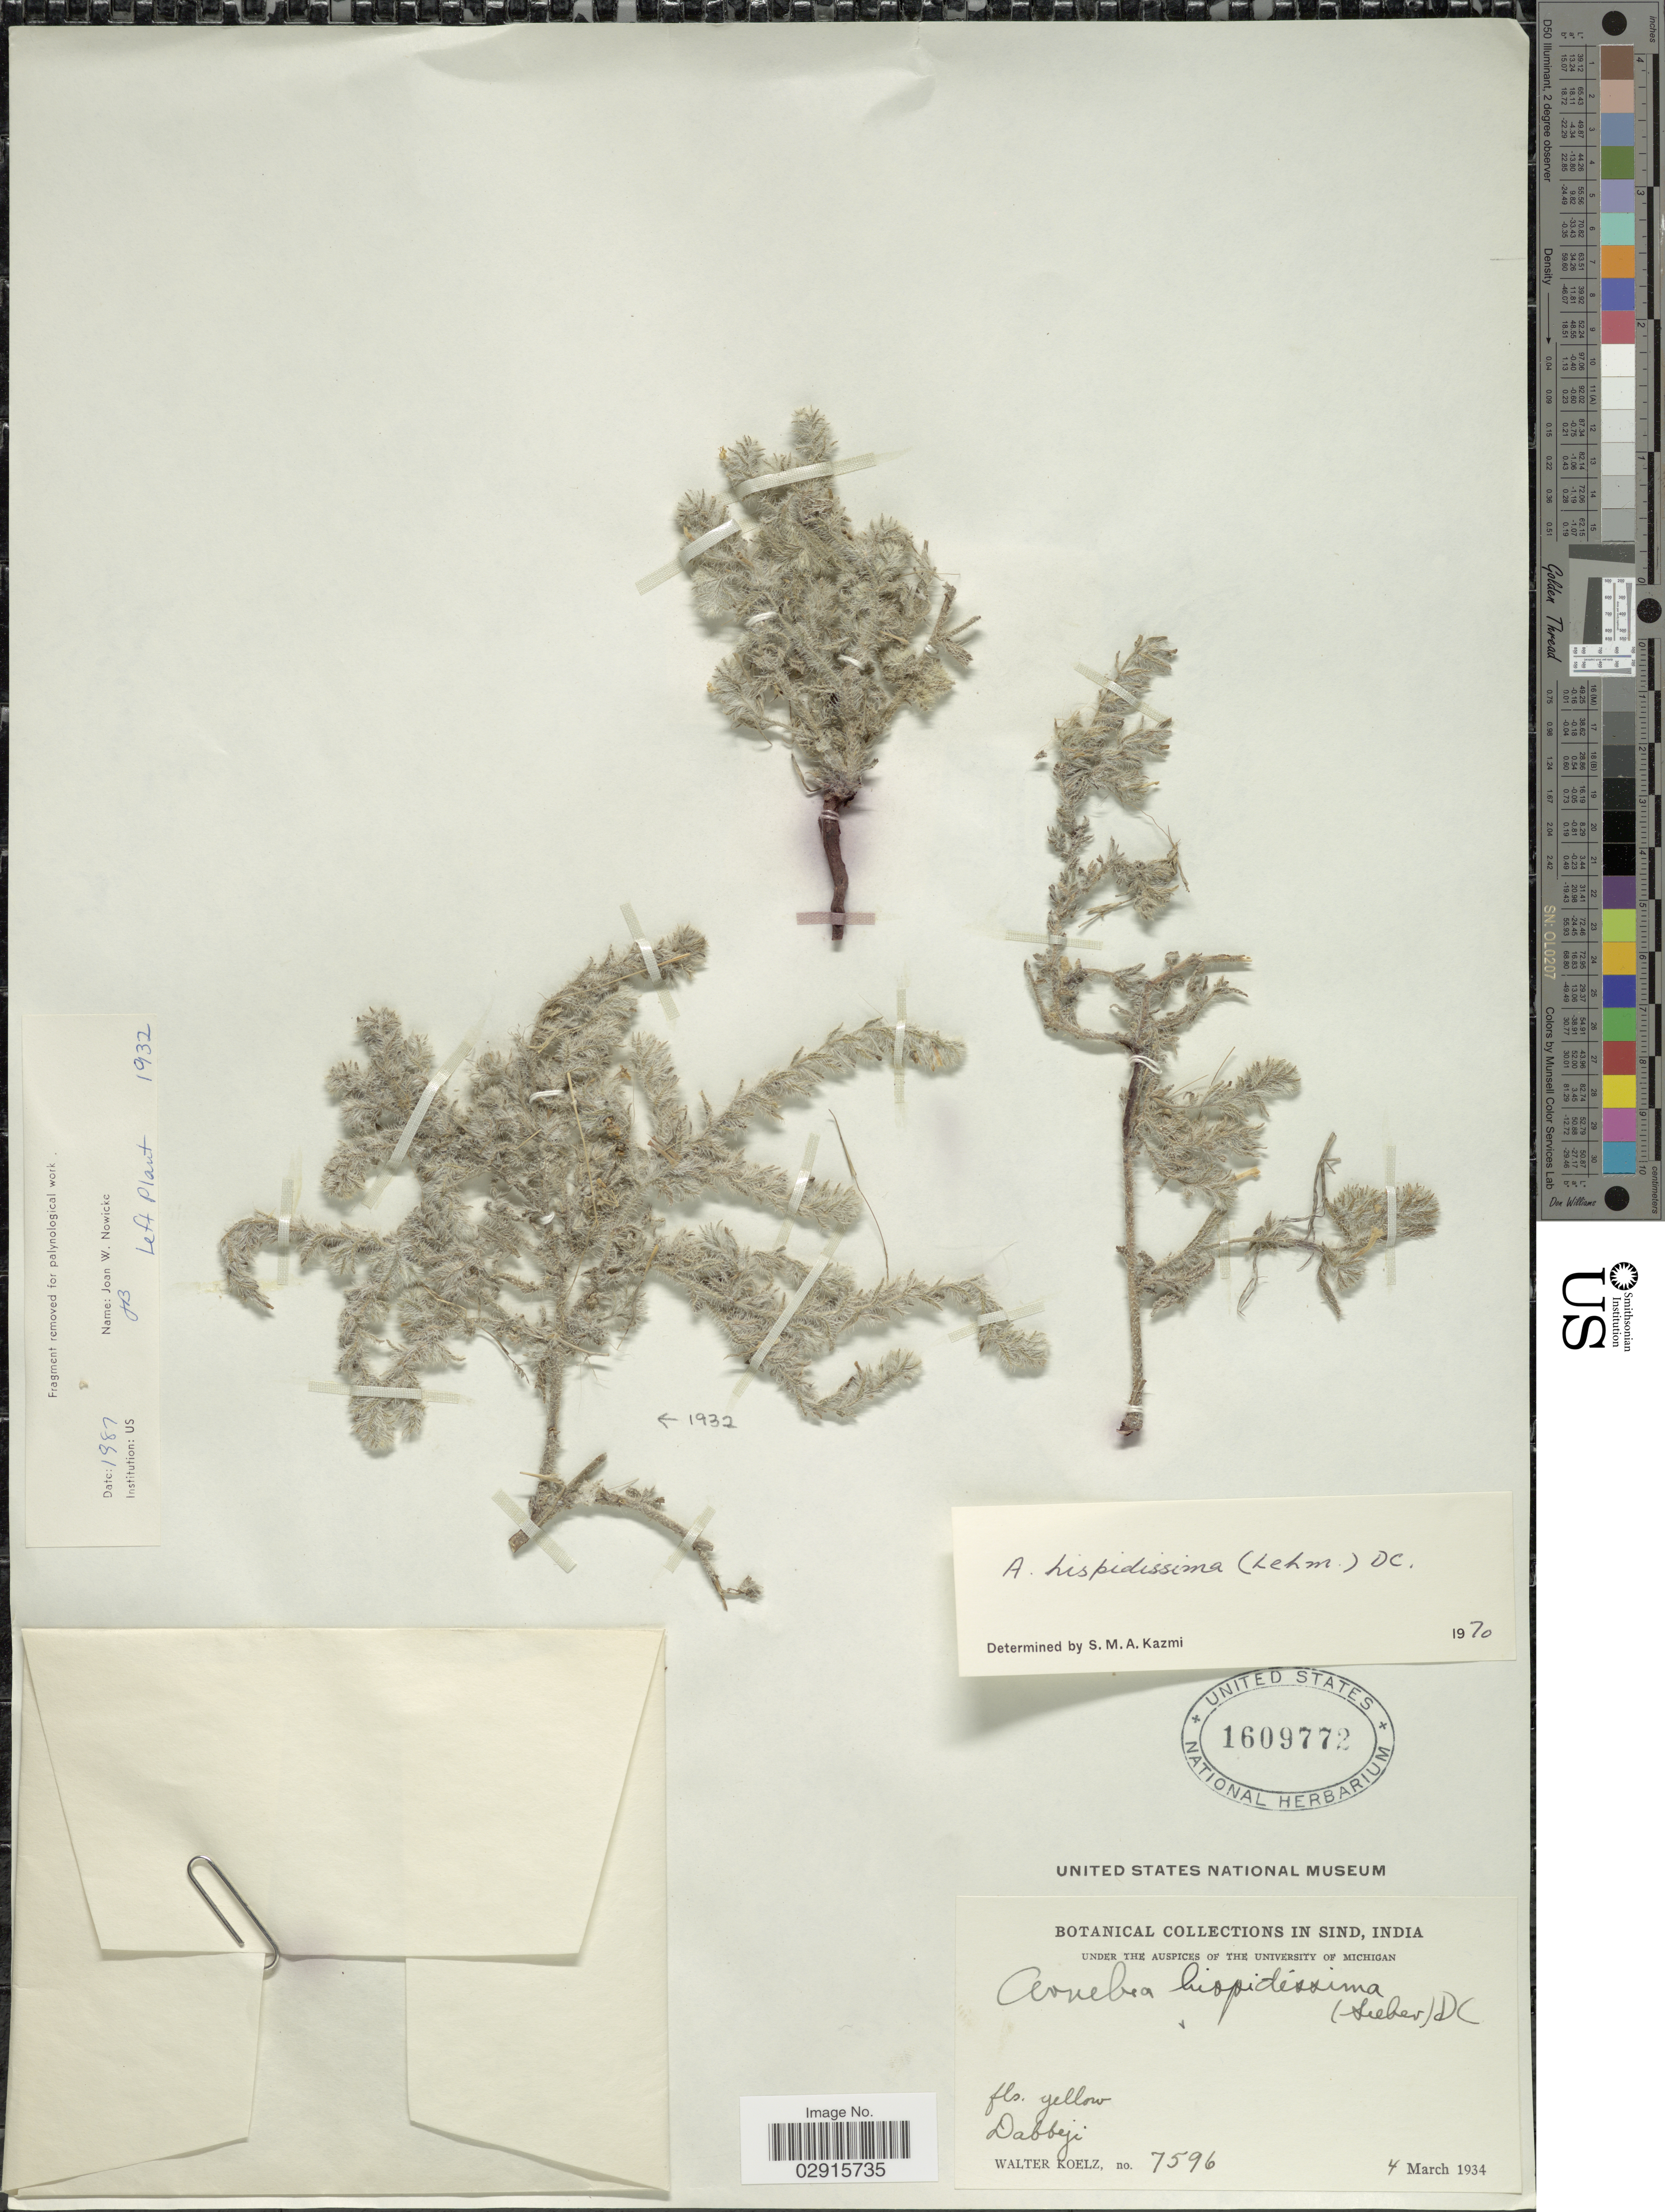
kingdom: Plantae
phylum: Tracheophyta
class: Magnoliopsida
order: Boraginales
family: Boraginaceae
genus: Arnebia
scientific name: Arnebia hispidissima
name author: (Lehm.) A. DC.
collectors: W. N. Koelz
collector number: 7596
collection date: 1934-03-04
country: Pakistan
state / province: Sindh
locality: In Sind. Dabbeji.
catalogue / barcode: US 1609772